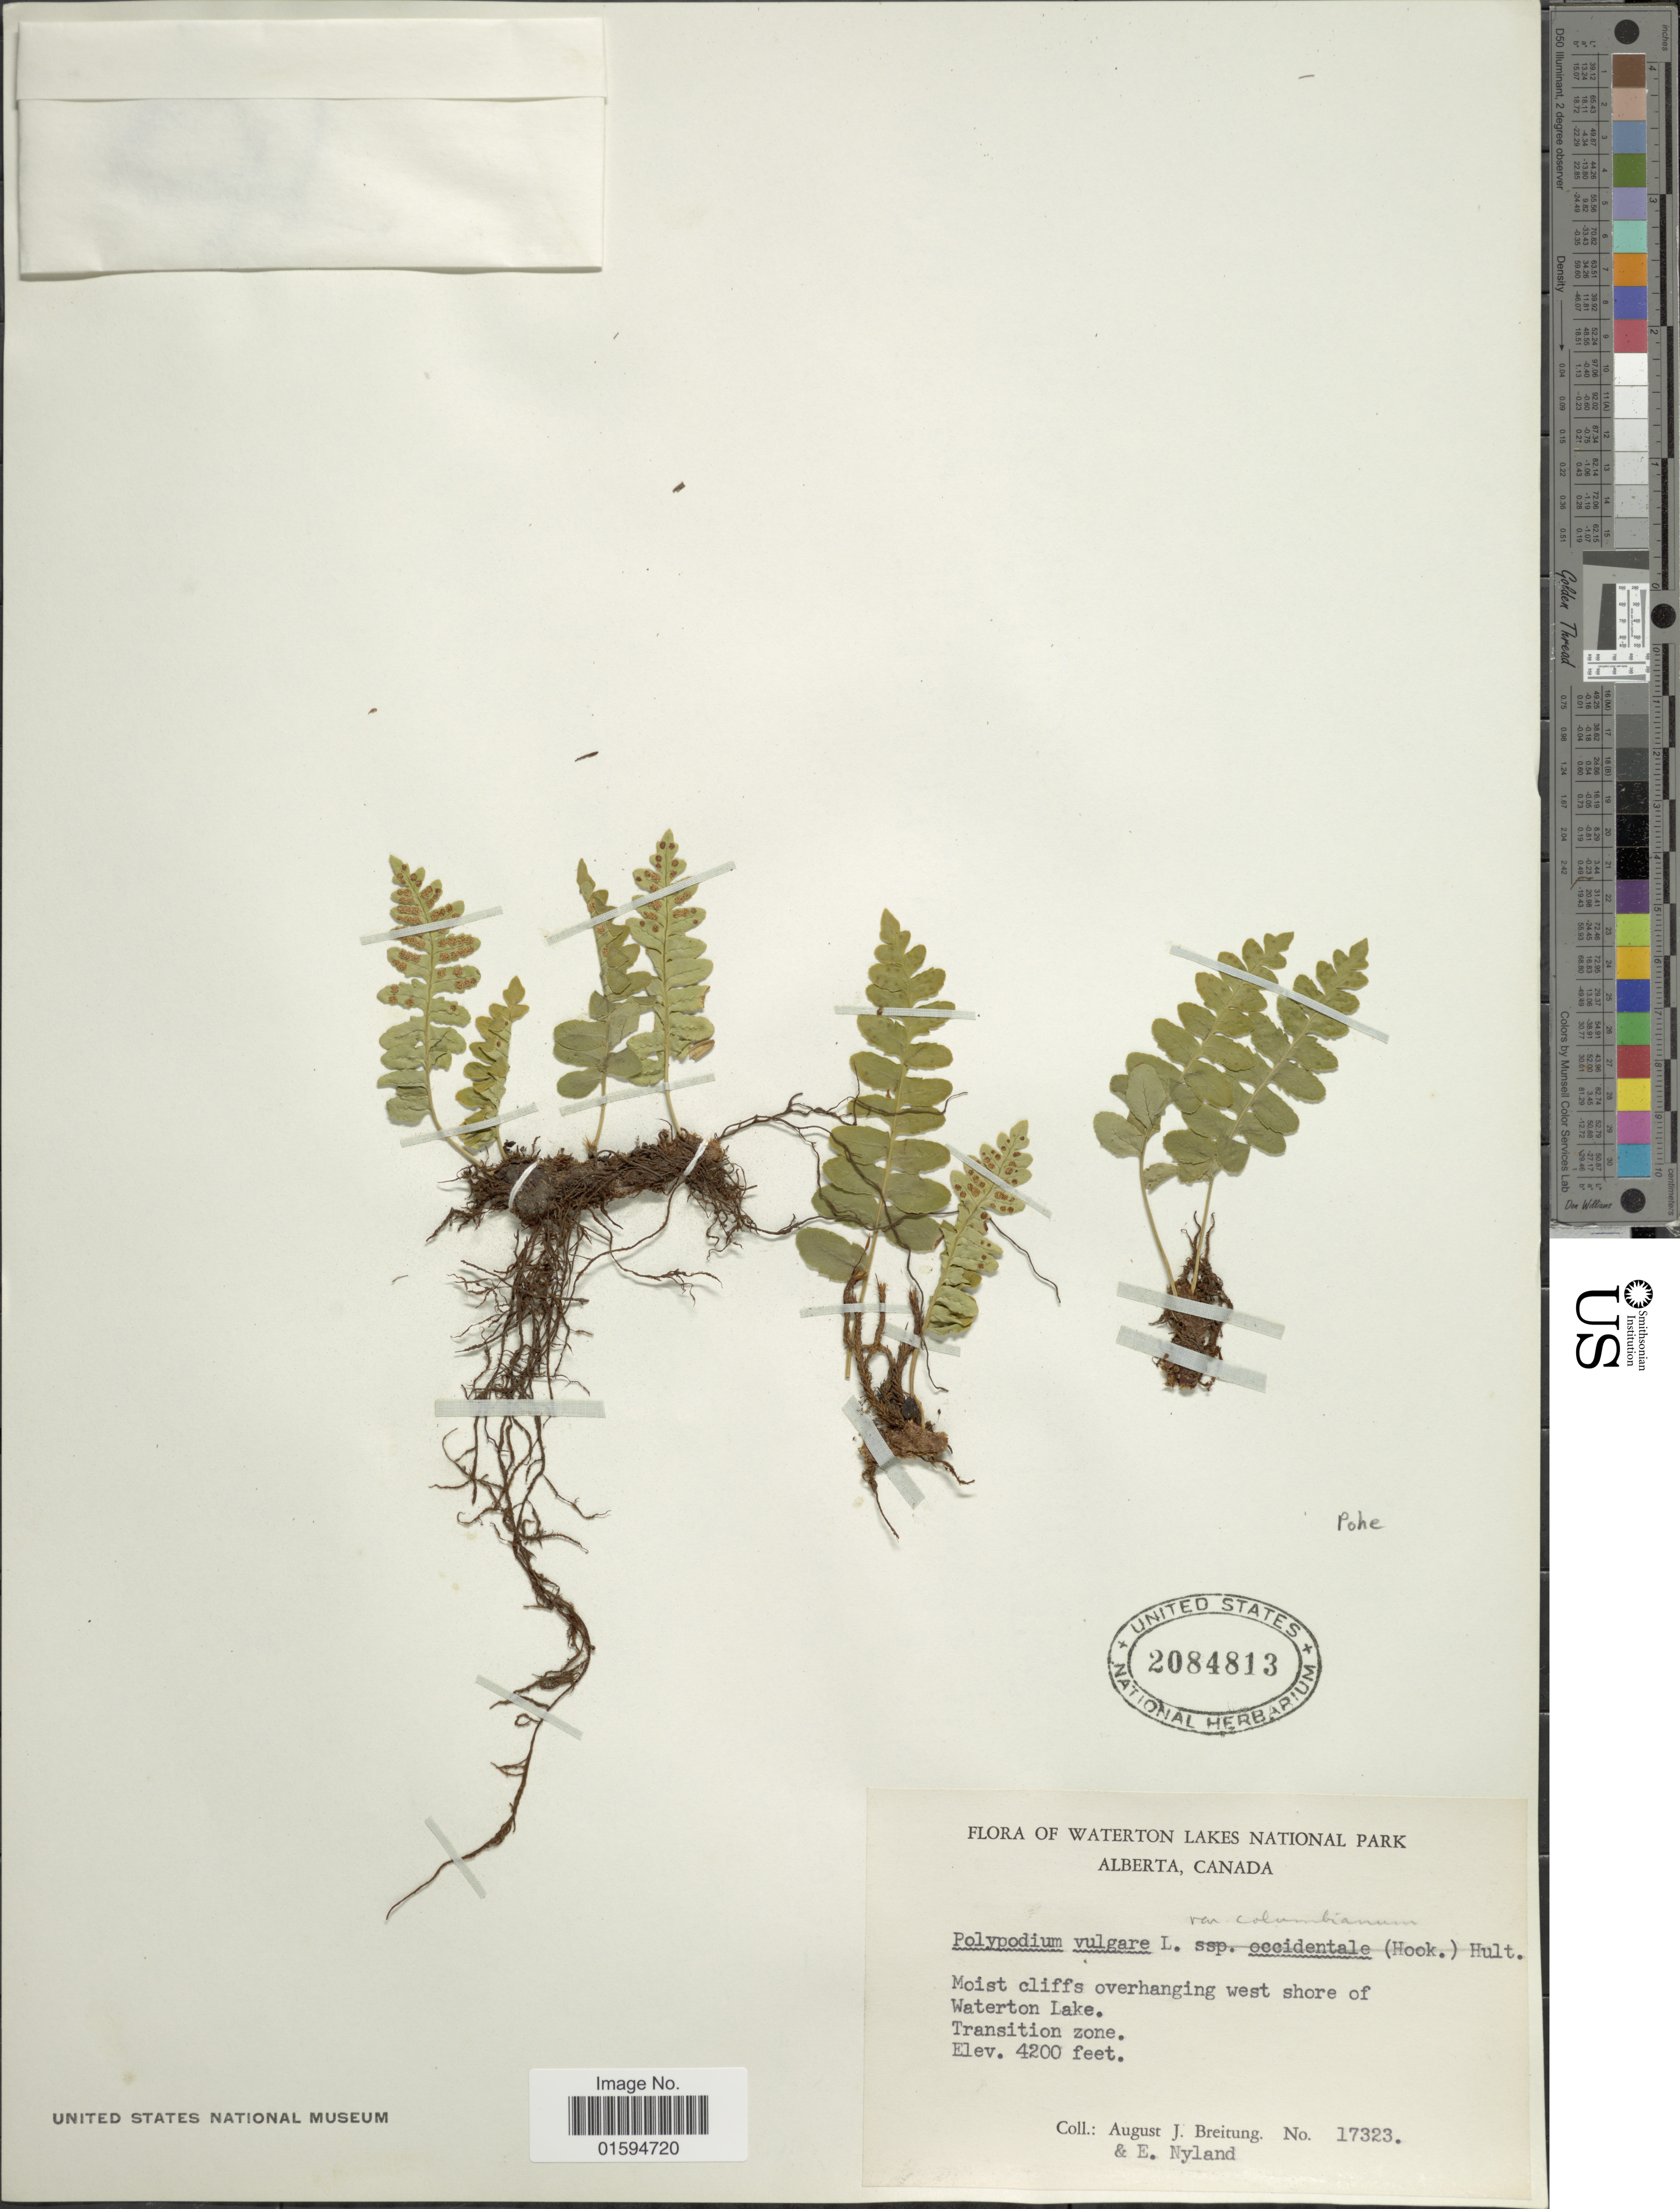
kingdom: Plantae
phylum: Tracheophyta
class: Polypodiopsida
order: Polypodiales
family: Polypodiaceae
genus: Polypodium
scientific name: Polypodium hesperium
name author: Maxon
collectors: A. Breitung & E. Nyland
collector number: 17323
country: Canada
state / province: Alberta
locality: Waterton Lakes National Park,Moist cliffs overhanging west shore of Waterton Lake, Transition Zone.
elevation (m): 1280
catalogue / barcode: US 2084813